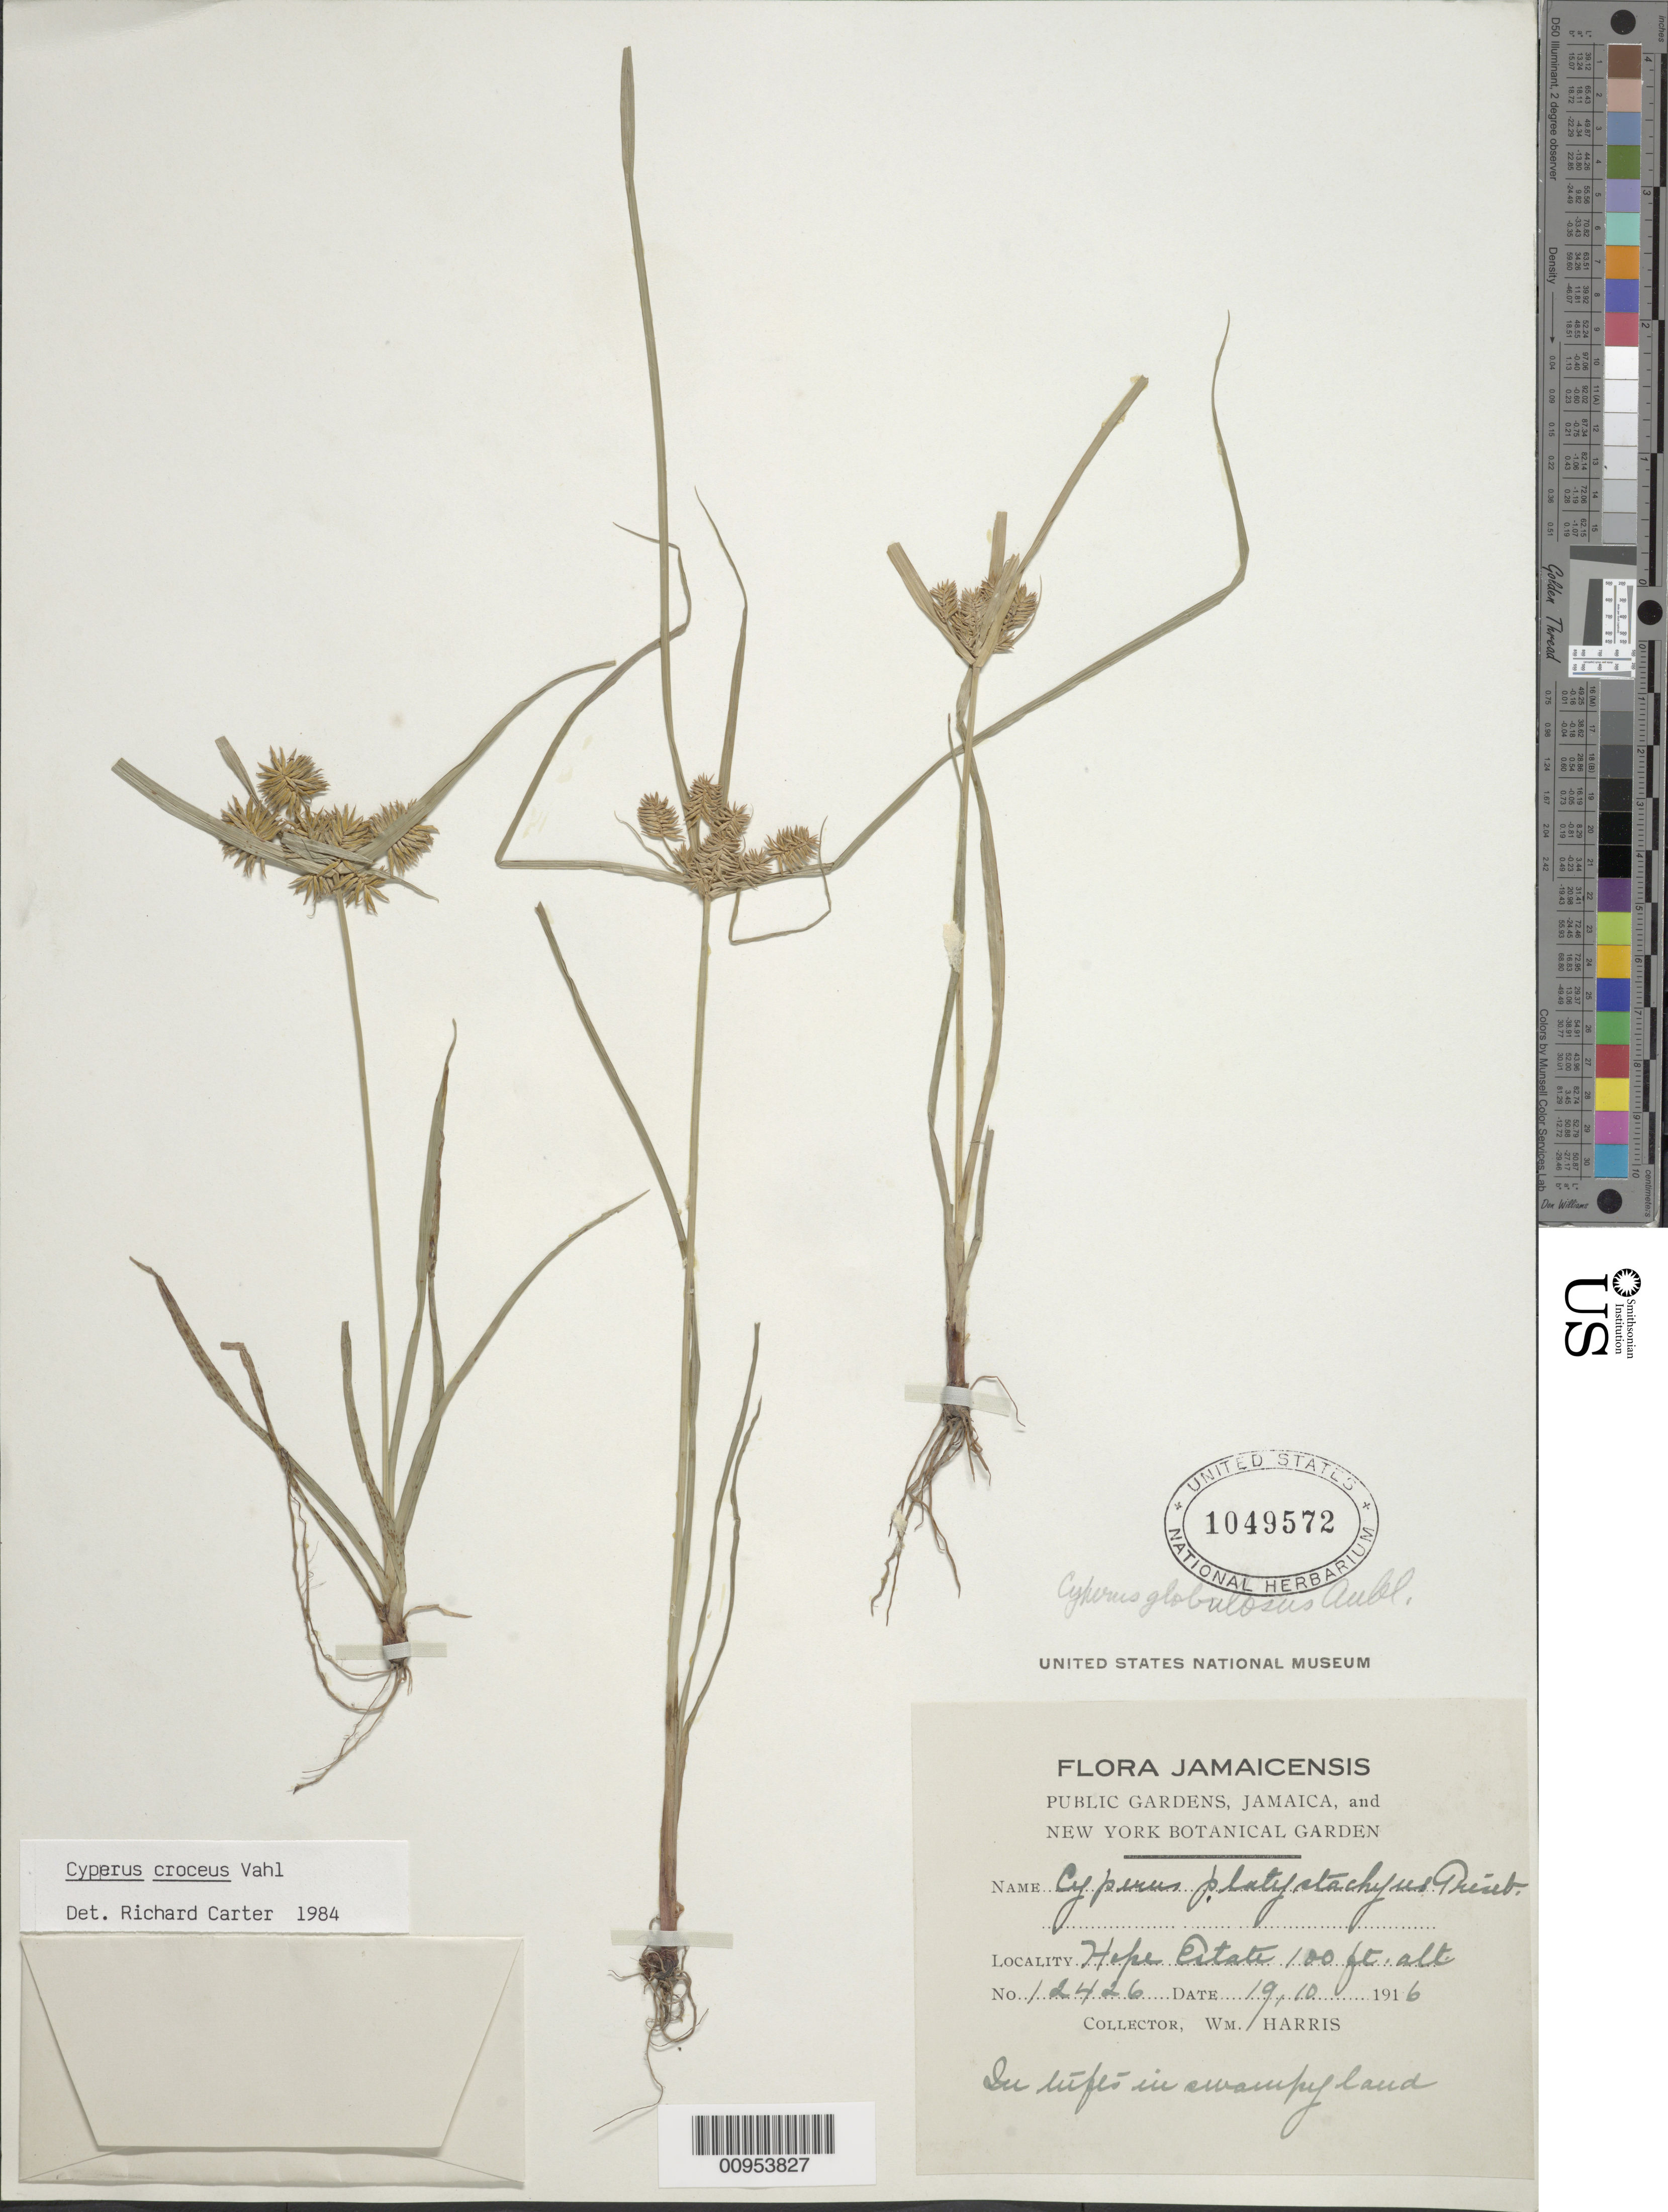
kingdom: Plantae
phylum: Tracheophyta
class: Liliopsida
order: Poales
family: Cyperaceae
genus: Cyperus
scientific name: Cyperus croceus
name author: Vahl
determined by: Carter, R.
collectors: W. H. Harris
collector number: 12426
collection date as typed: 19 Oct 1916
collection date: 1916-10-19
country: Jamaica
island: Jamaica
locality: Hope Estate, swampy land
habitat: In swampy land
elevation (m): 30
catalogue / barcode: US 1049572